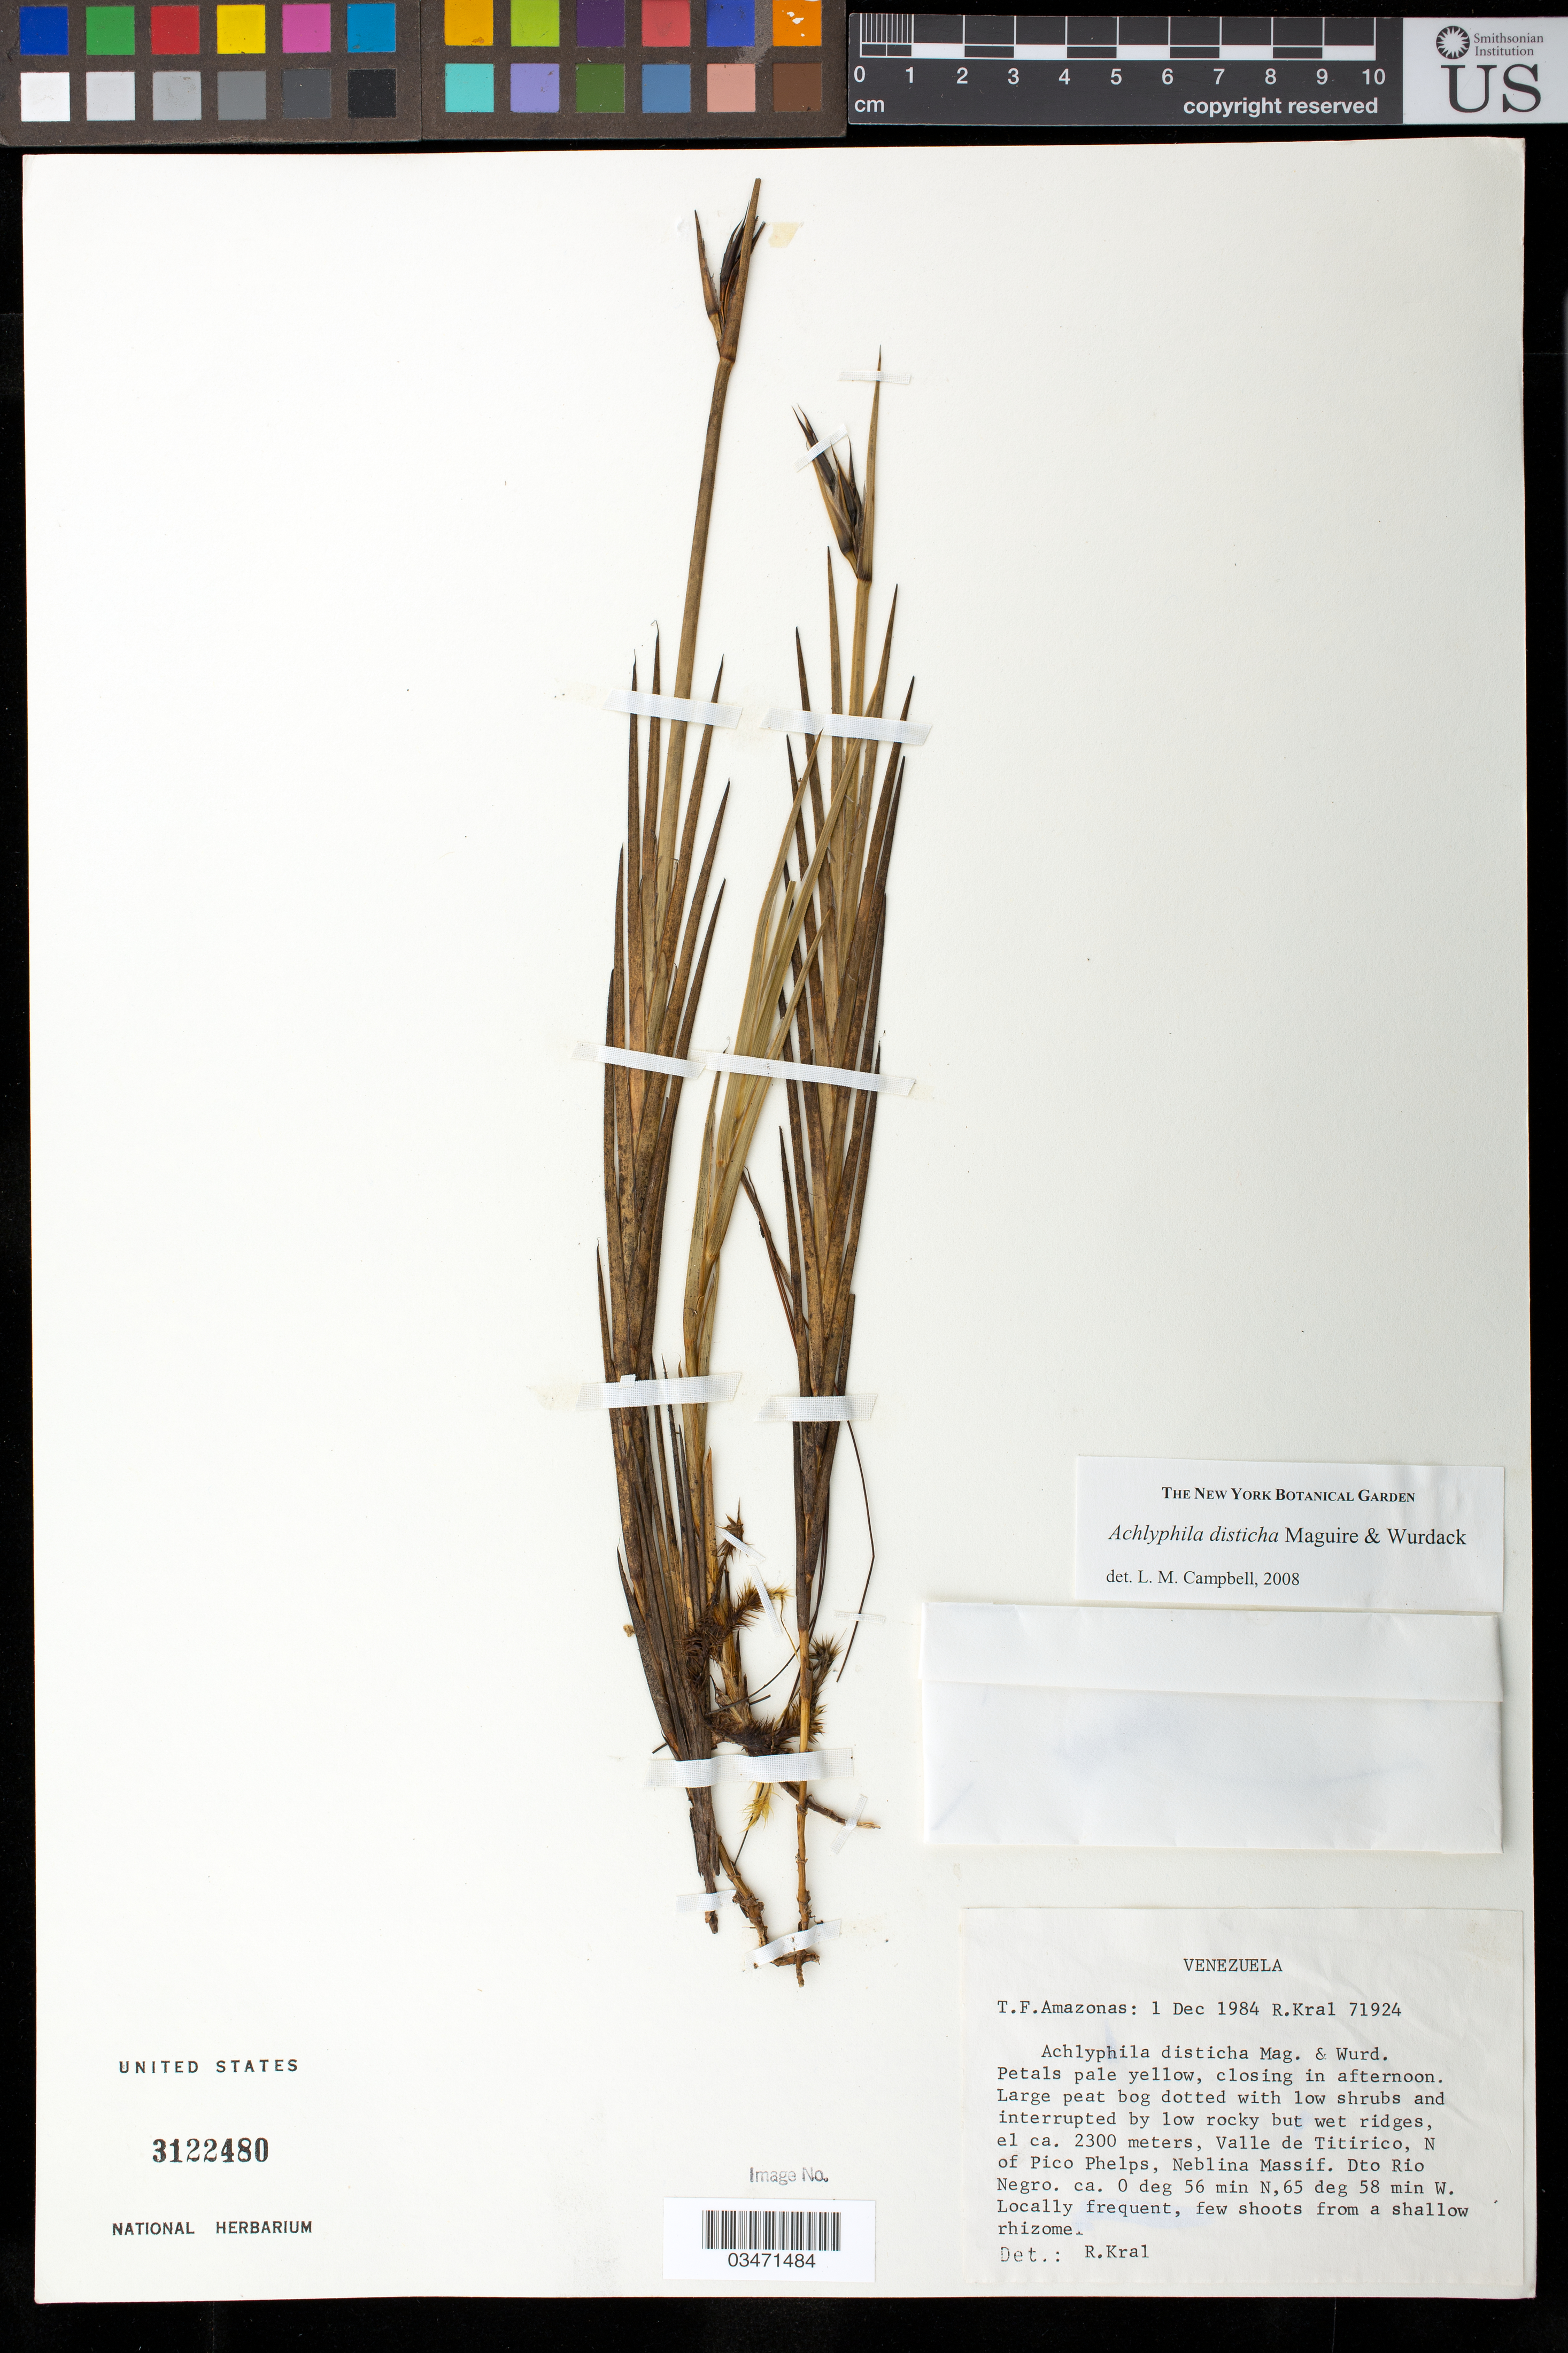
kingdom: Plantae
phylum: Tracheophyta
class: Liliopsida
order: Poales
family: Xyridaceae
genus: Achlyphila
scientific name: Achlyphila disticha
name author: Maguire & Wurdack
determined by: Campbell, L. M.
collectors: R. Kral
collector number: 71924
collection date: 1984-12-01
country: Venezuela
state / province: Amazonas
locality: Valle de Titirico, N of Pico Phelps, Neblina Massif. Dto Rio Negro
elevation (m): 2300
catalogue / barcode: US 3122480